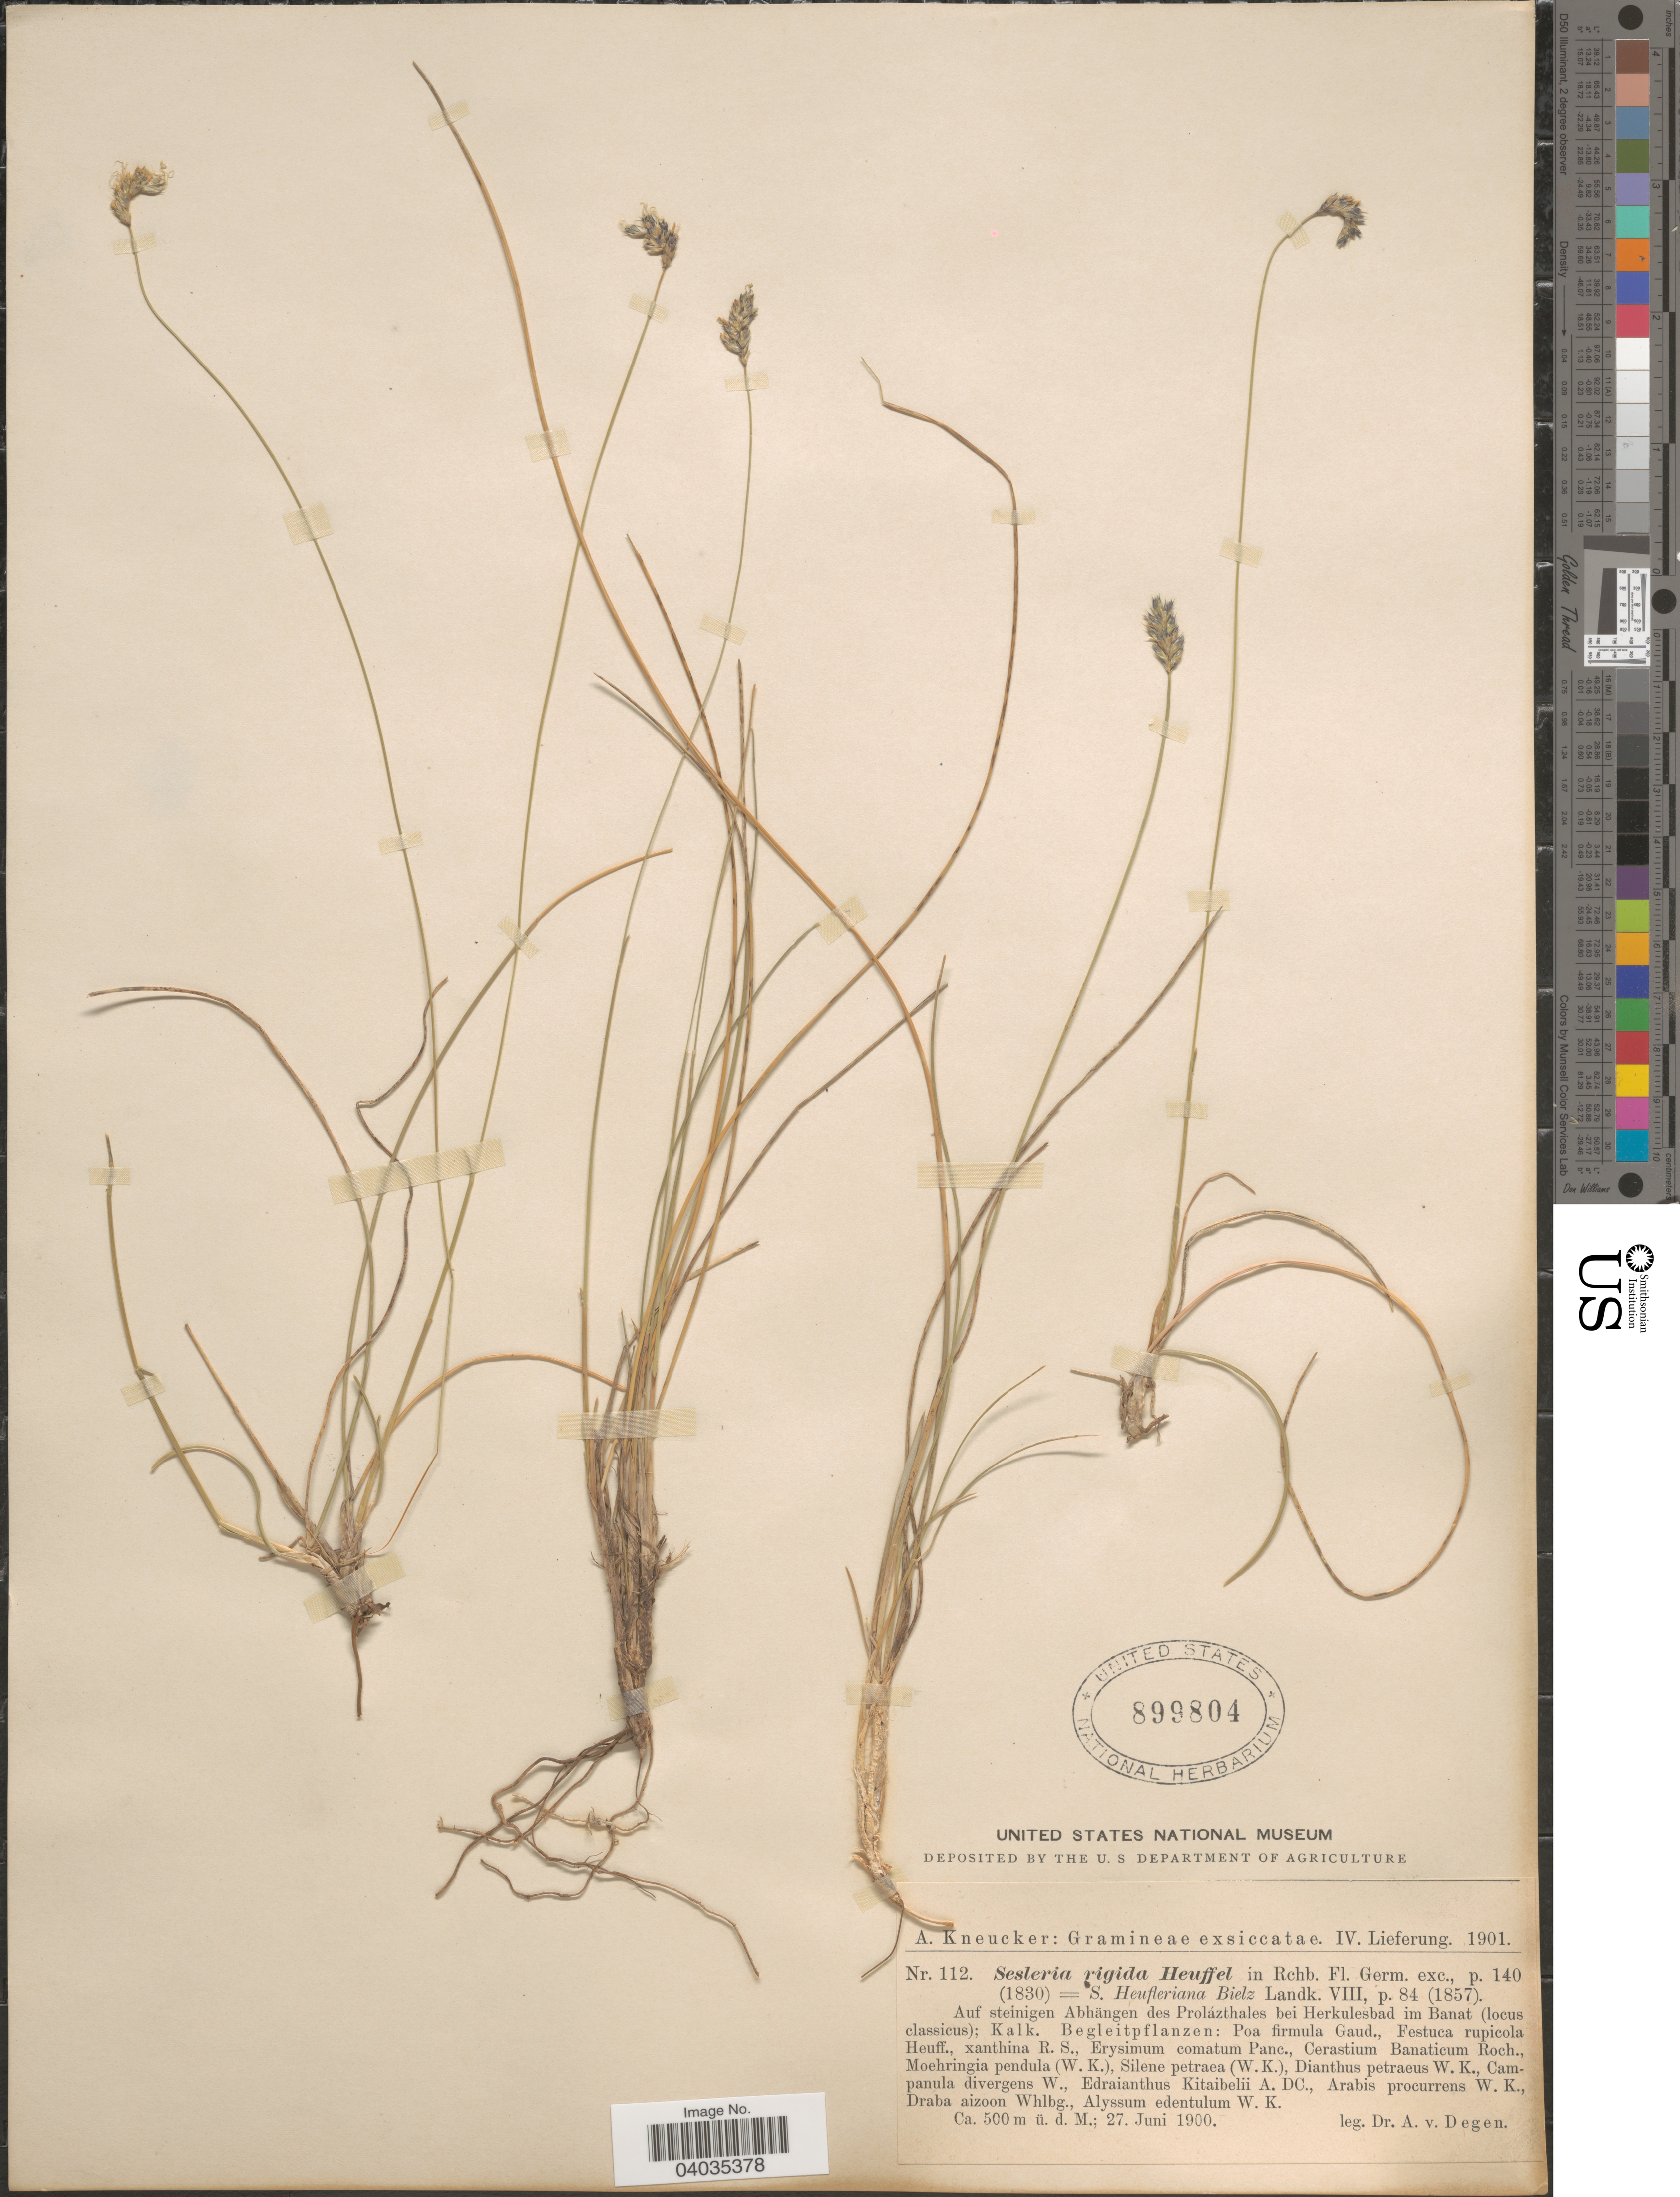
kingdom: Plantae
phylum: Tracheophyta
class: Liliopsida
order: Poales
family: Poaceae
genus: Sesleria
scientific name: Sesleria rigida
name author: Heuff. ex Rchb.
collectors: A. von Degen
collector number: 112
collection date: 1900-06-27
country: Romania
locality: Auf steinigen Abhängen des Prolázthales bei Herkulesbad im Banat (locus classicus); Kalk.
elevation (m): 500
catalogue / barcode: US 899804